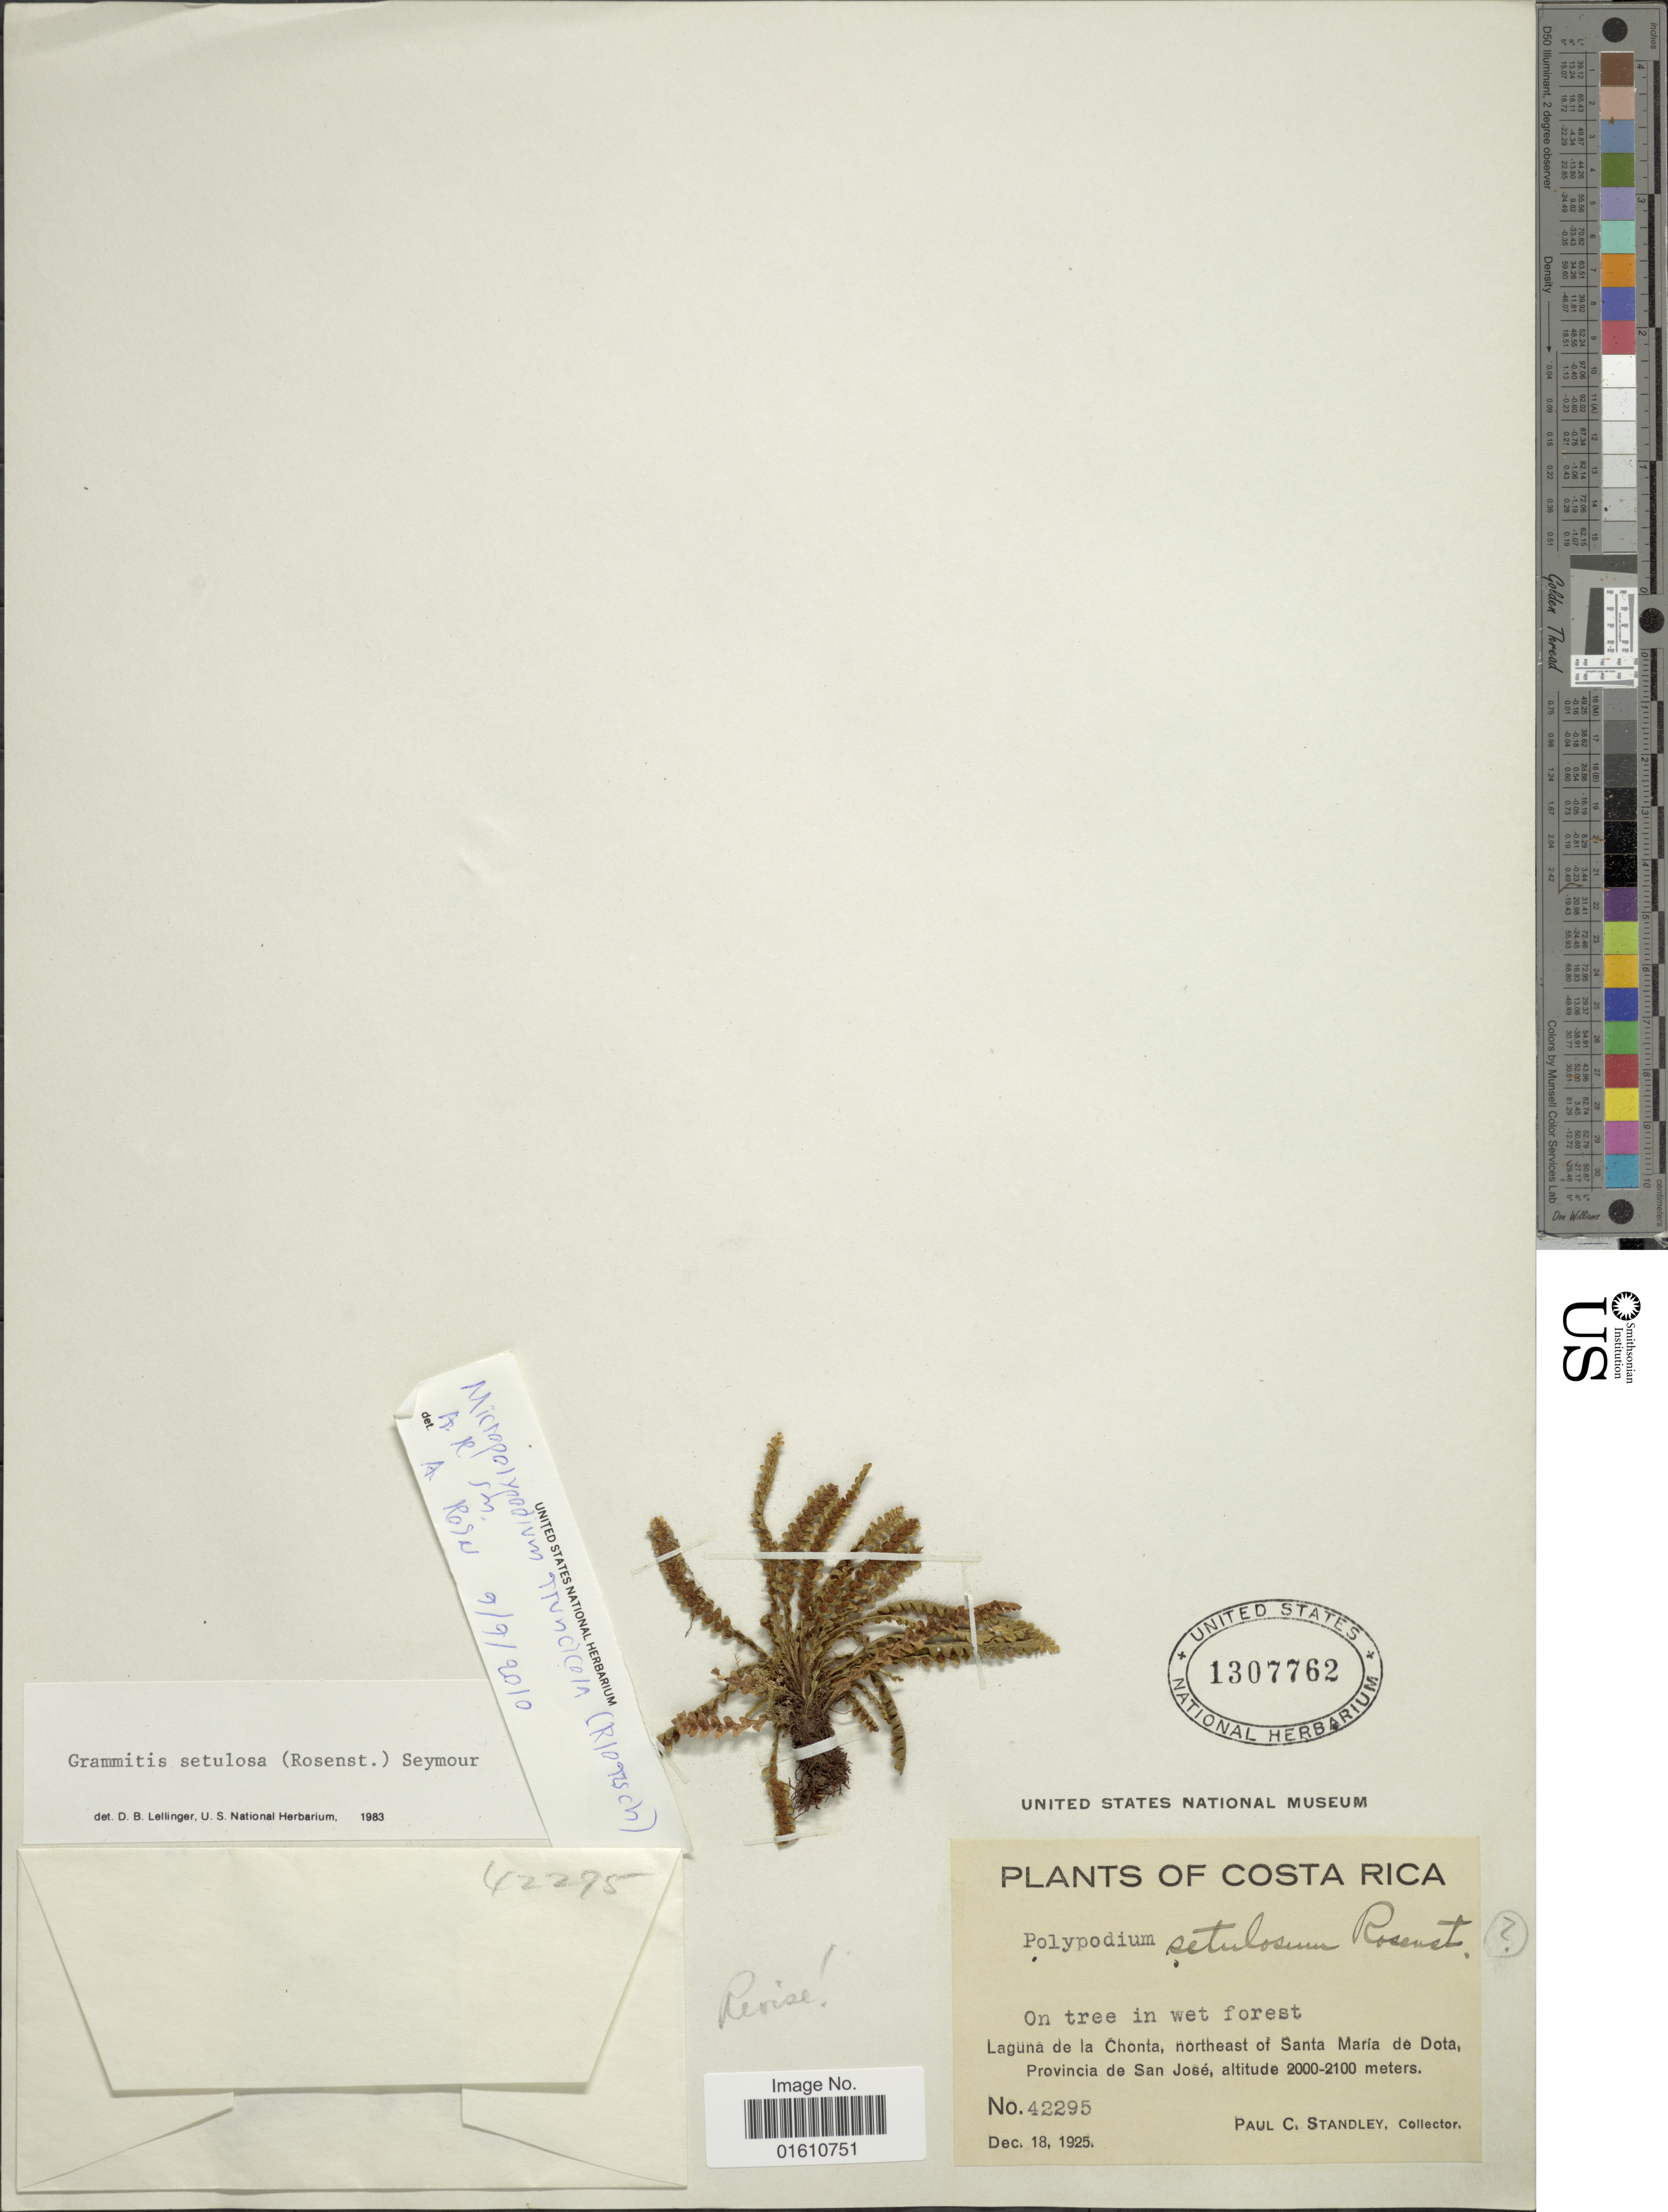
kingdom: Plantae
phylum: Tracheophyta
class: Polypodiopsida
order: Polypodiales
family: Polypodiaceae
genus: Moranopteris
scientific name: Moranopteris truncicola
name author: (Klotzsch) R. Y. Hirai & J. Prado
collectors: P. C. Standley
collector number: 42295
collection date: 1925-12-18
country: Costa Rica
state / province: San José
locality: Laguna de la Chonta, northeast of Santa Maria de Dota, Provincia de San José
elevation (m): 2000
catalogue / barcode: US 1307762